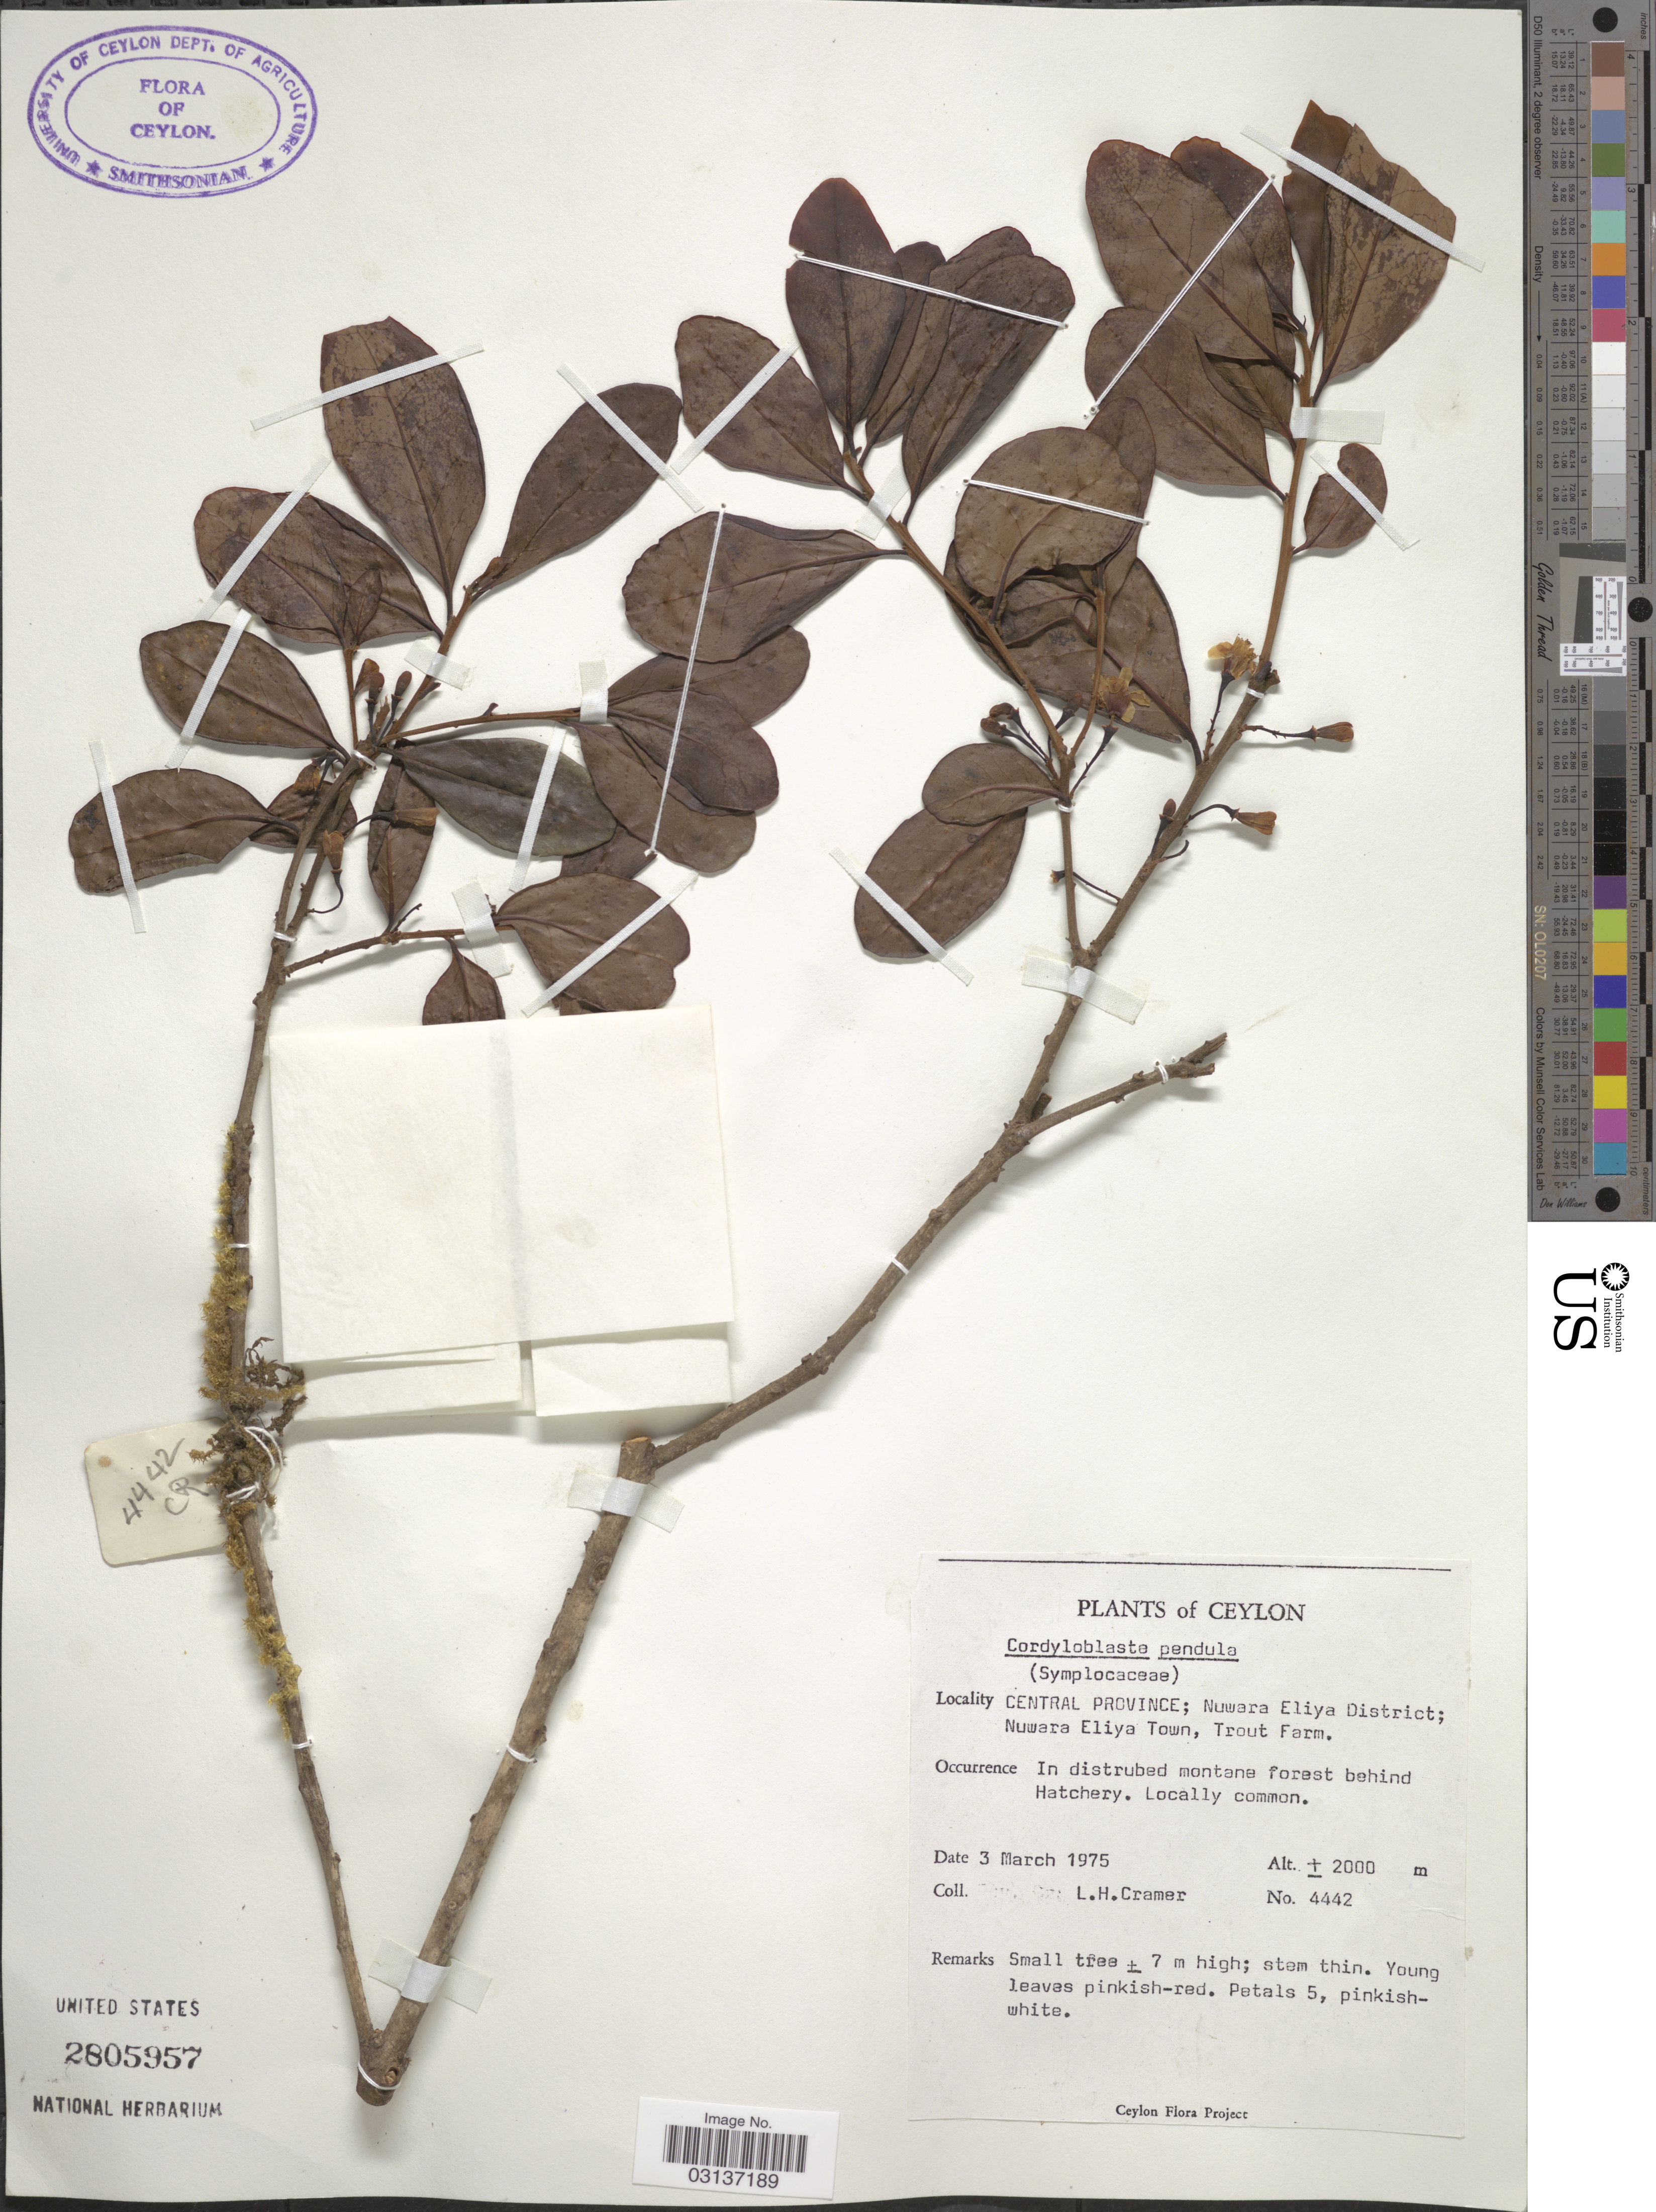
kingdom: Plantae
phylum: Tracheophyta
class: Magnoliopsida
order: Ericales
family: Symplocaceae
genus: Cordyloblaste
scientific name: Cordyloblaste pendula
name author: (Wight) Alston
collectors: L. H. Cramer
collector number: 4442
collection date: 1975-03-03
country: Sri Lanka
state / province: Central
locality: Ceylon. Nuwara Eliya District; Nuwara Eliya Town, Trout Farm. Behind Hatchery.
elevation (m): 2000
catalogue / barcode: US 2805957